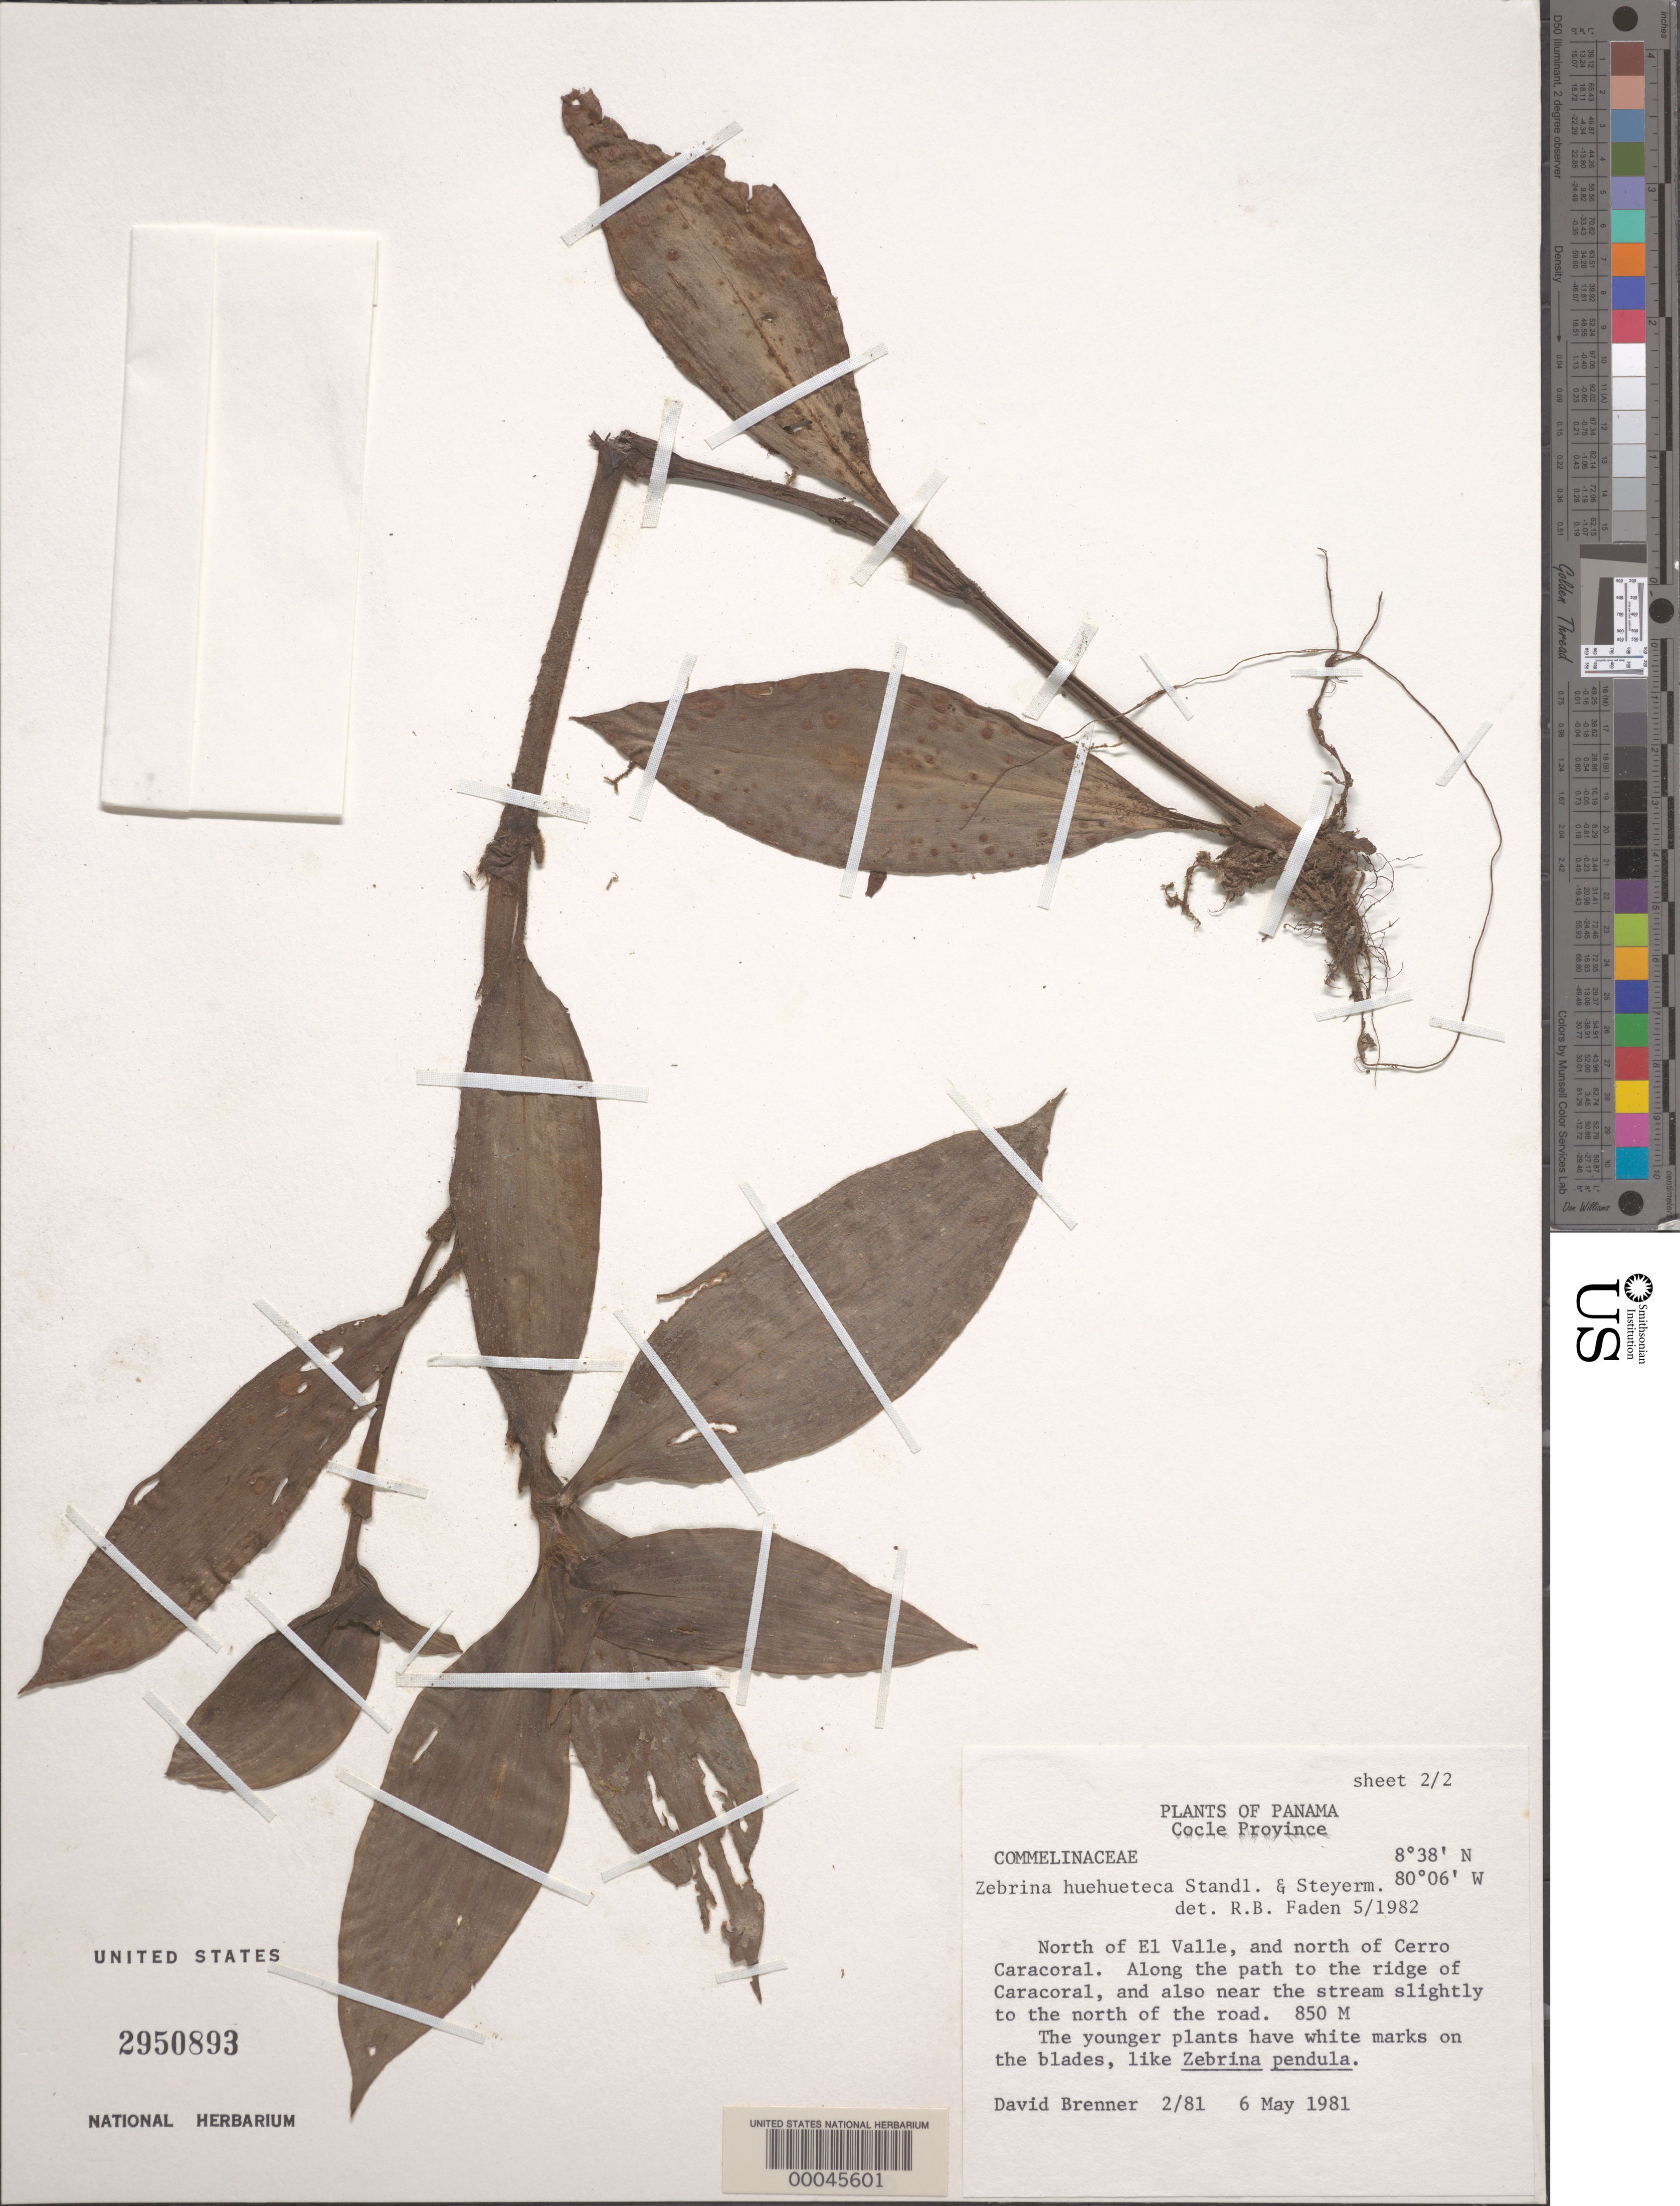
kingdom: Plantae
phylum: Tracheophyta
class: Liliopsida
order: Commelinales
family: Commelinaceae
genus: Tradescantia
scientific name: Tradescantia huehueteca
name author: (Standl. & Steyerm.) D.R. Hunt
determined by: Faden, Robert B., (US), Smithsonian Institution - National Museum of Natural History (UNITED STATES)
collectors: D. Brenner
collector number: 2/81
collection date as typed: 06 May 1981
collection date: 1981-05-06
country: Panama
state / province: Coclé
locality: N of el Valle, N of Cerro Caracoral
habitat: Trailside and near stream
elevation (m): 850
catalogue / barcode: US 2950893